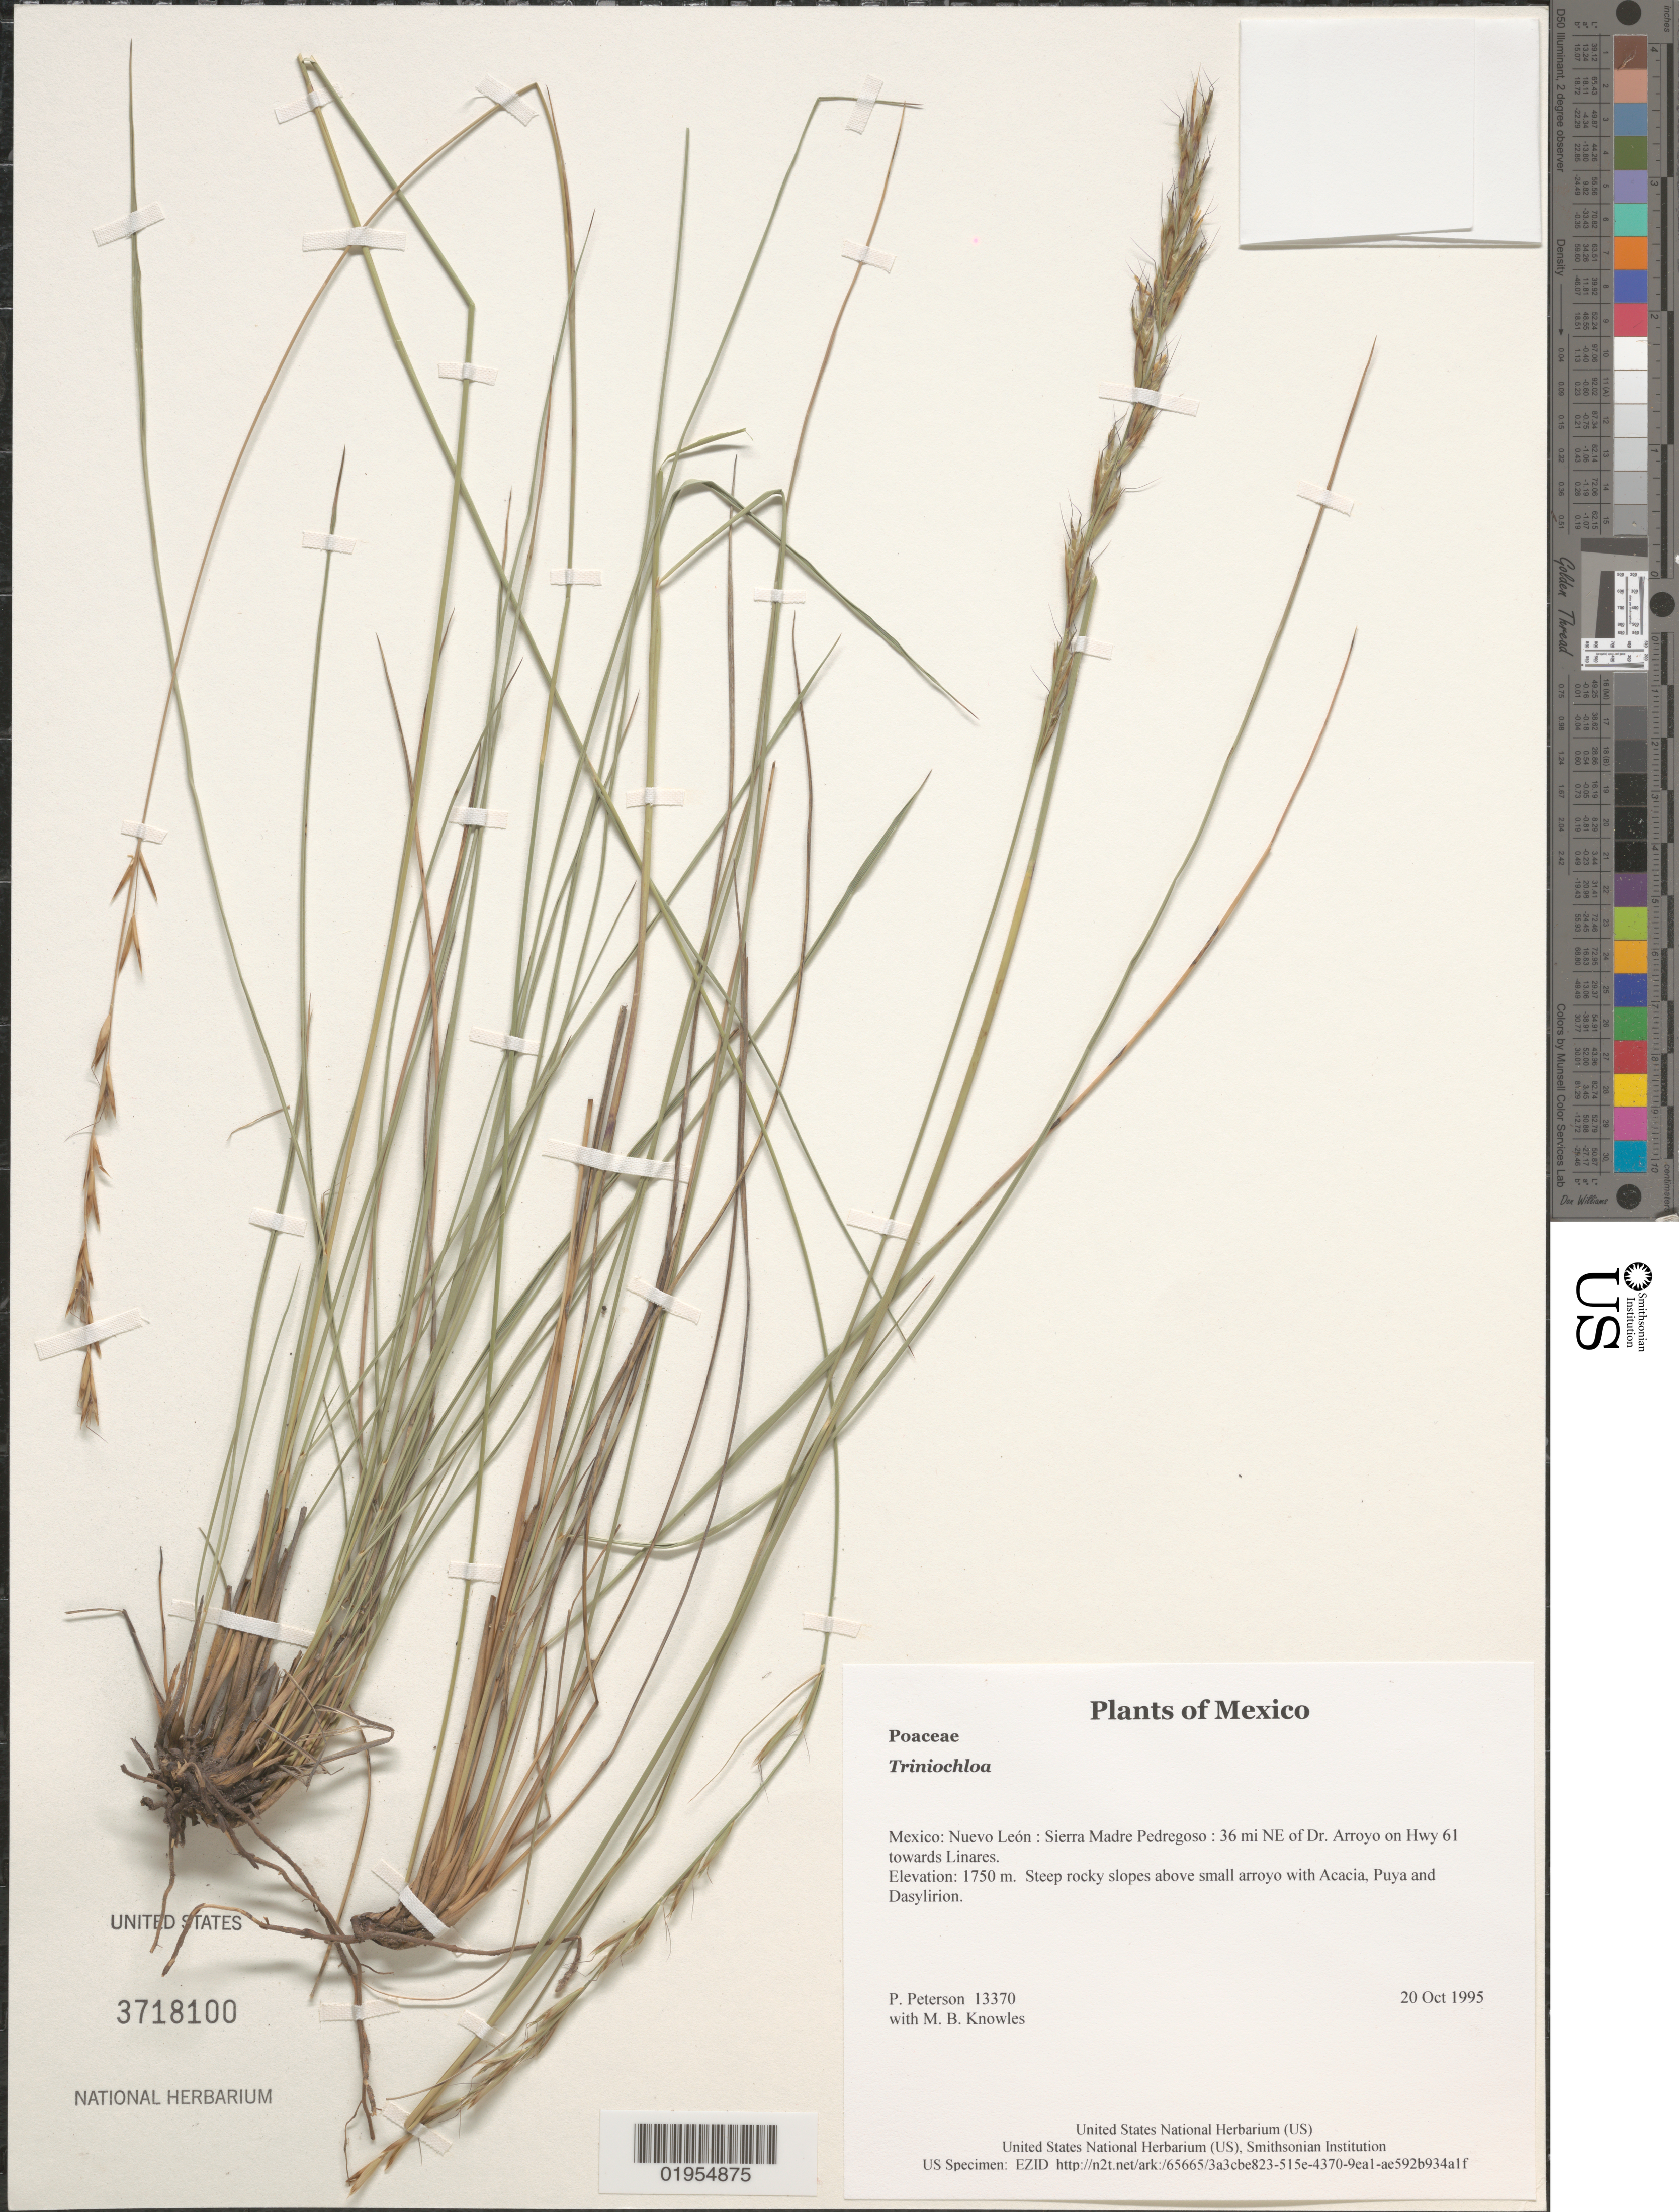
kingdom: Plantae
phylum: Tracheophyta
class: Liliopsida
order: Poales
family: Poaceae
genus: Triniochloa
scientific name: Triniochloa sp.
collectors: P. M. Peterson & M. B. Knowles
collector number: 13370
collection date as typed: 20 Oct 1995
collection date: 1995-10-20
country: Mexico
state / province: Nuevo León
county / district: Sierra Madre Pedregoso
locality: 36 mi NE of Dr. Arroyo on Hwy 61 towards Linares.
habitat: Steep rocky slopes above small arroyo with Acacia, Puya and Dasylirion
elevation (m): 1750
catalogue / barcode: US 3718100